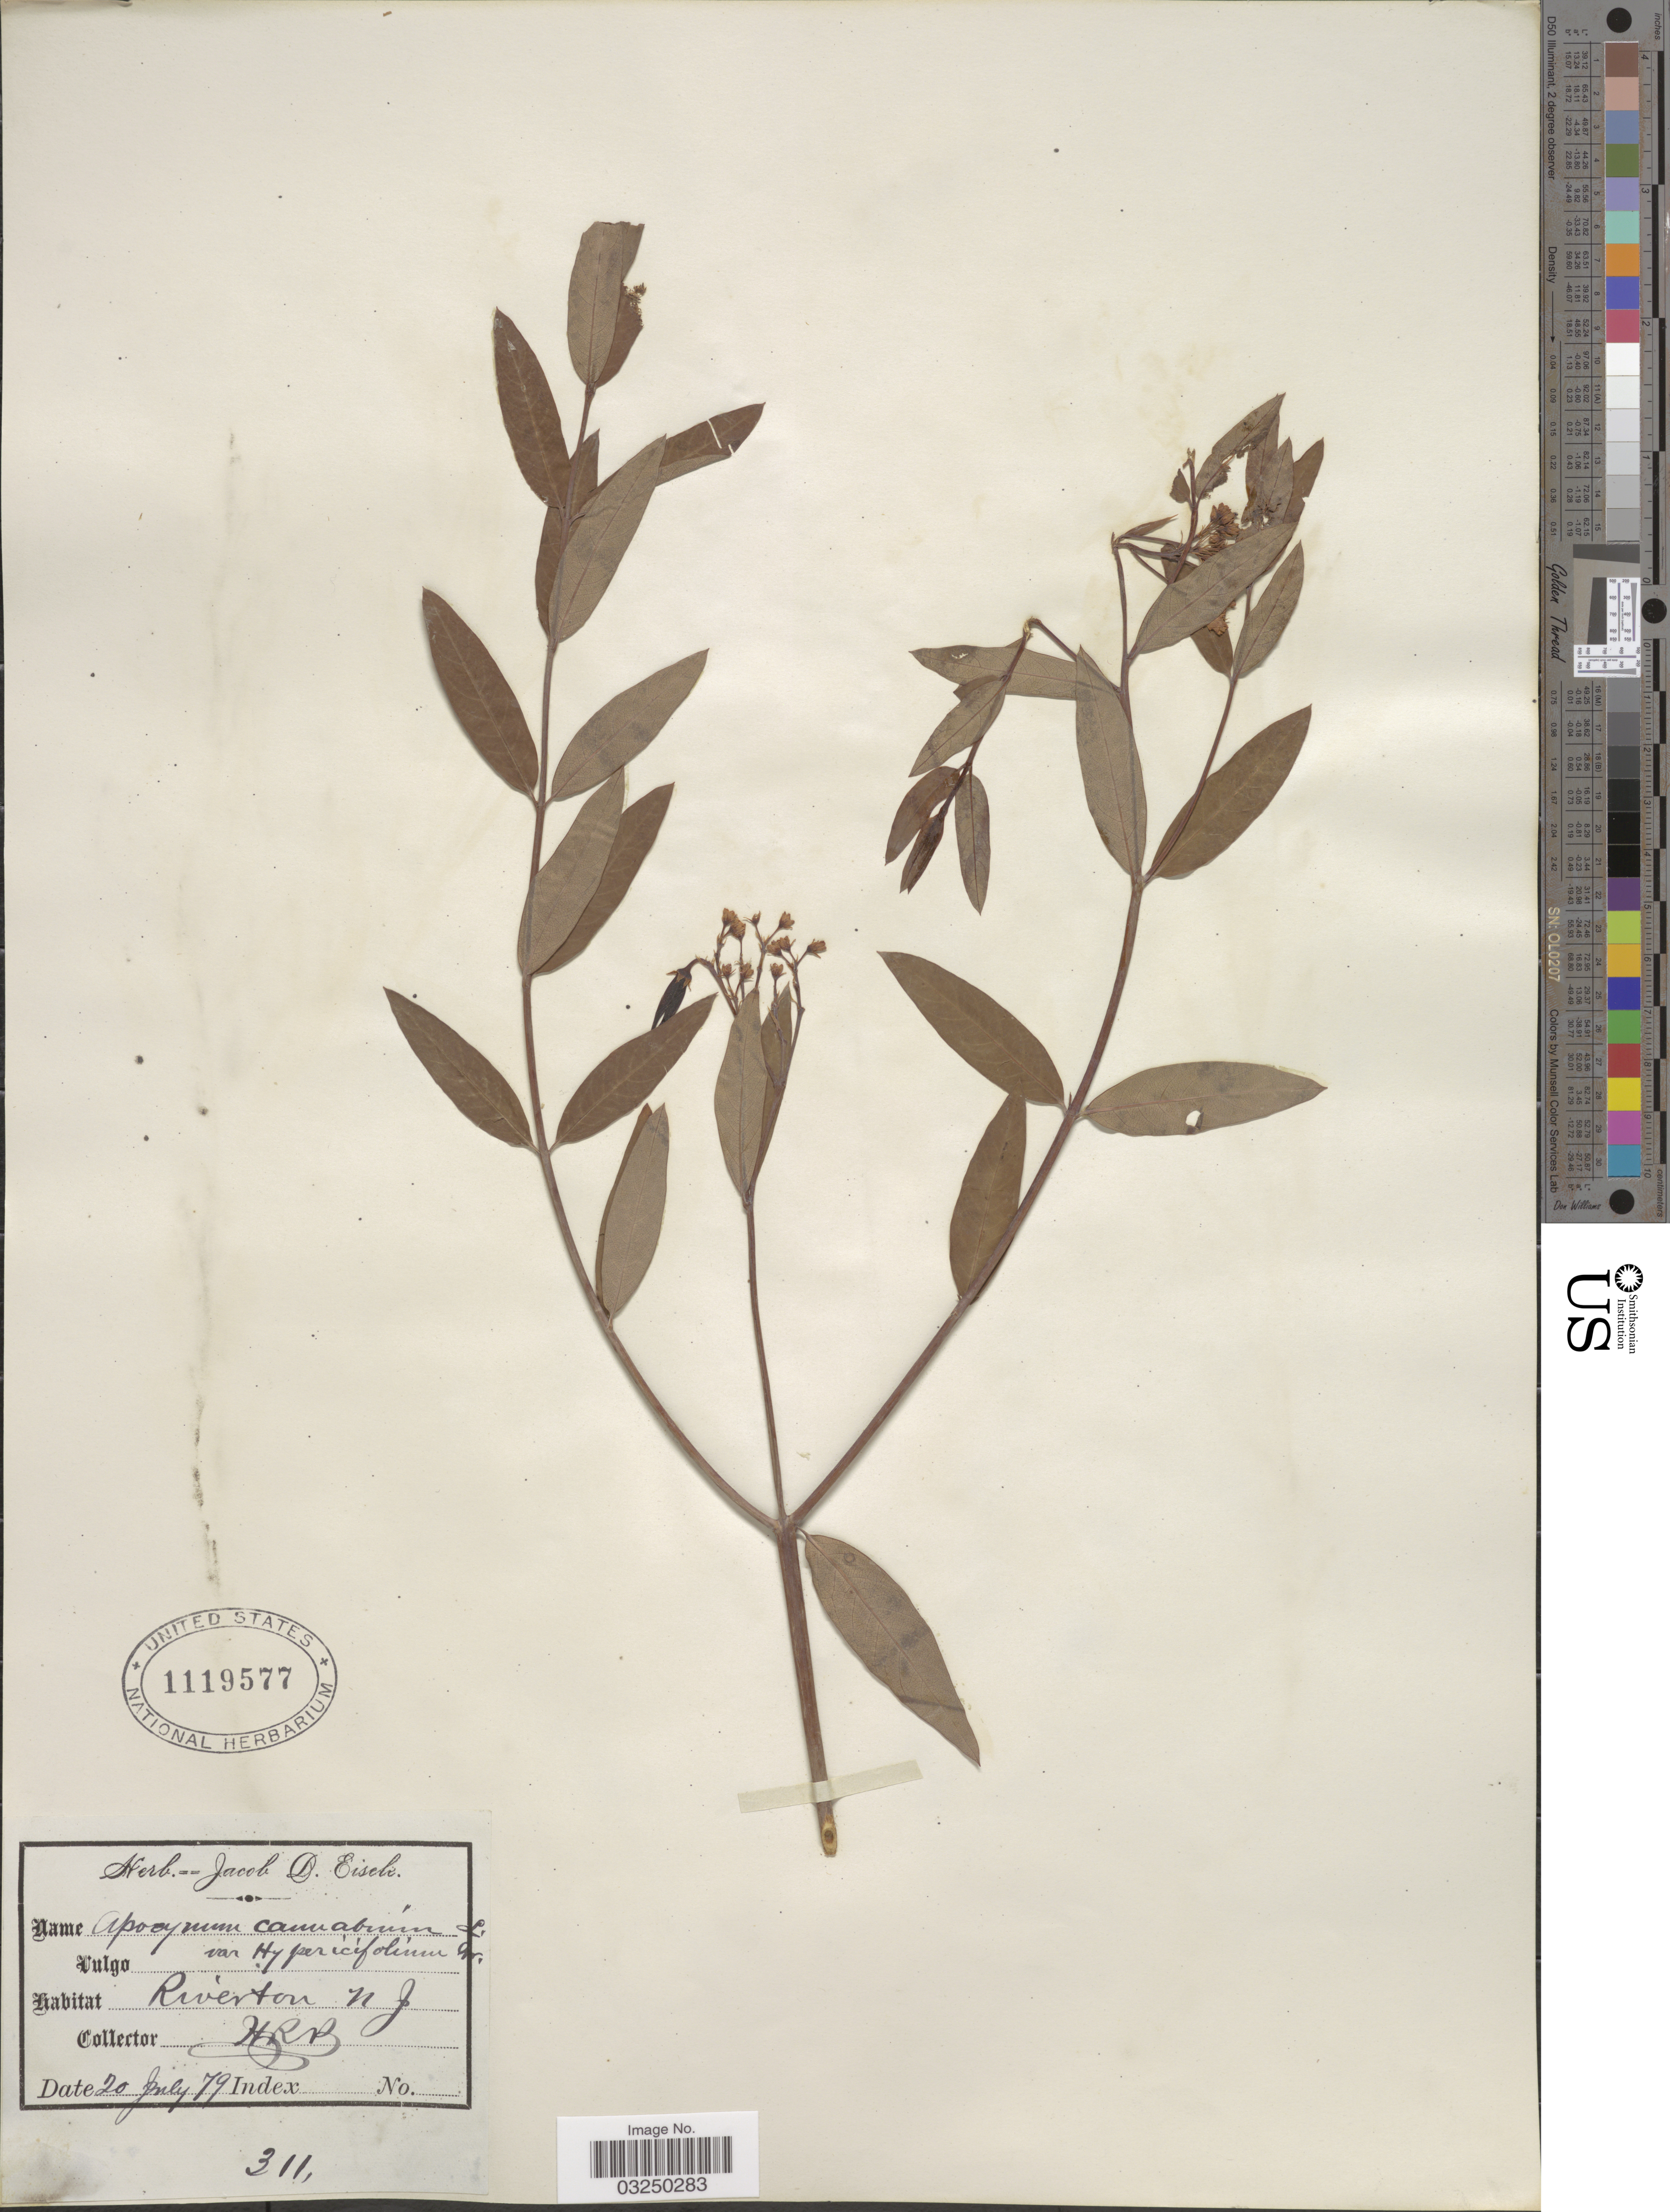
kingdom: Plantae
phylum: Tracheophyta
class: Magnoliopsida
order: Gentianales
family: Apocynaceae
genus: Apocynum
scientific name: Apocynum sp.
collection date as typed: Transcribed d/m/y: 20/7/79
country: United States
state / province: New Jersey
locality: Riverton.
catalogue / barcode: US 1119577